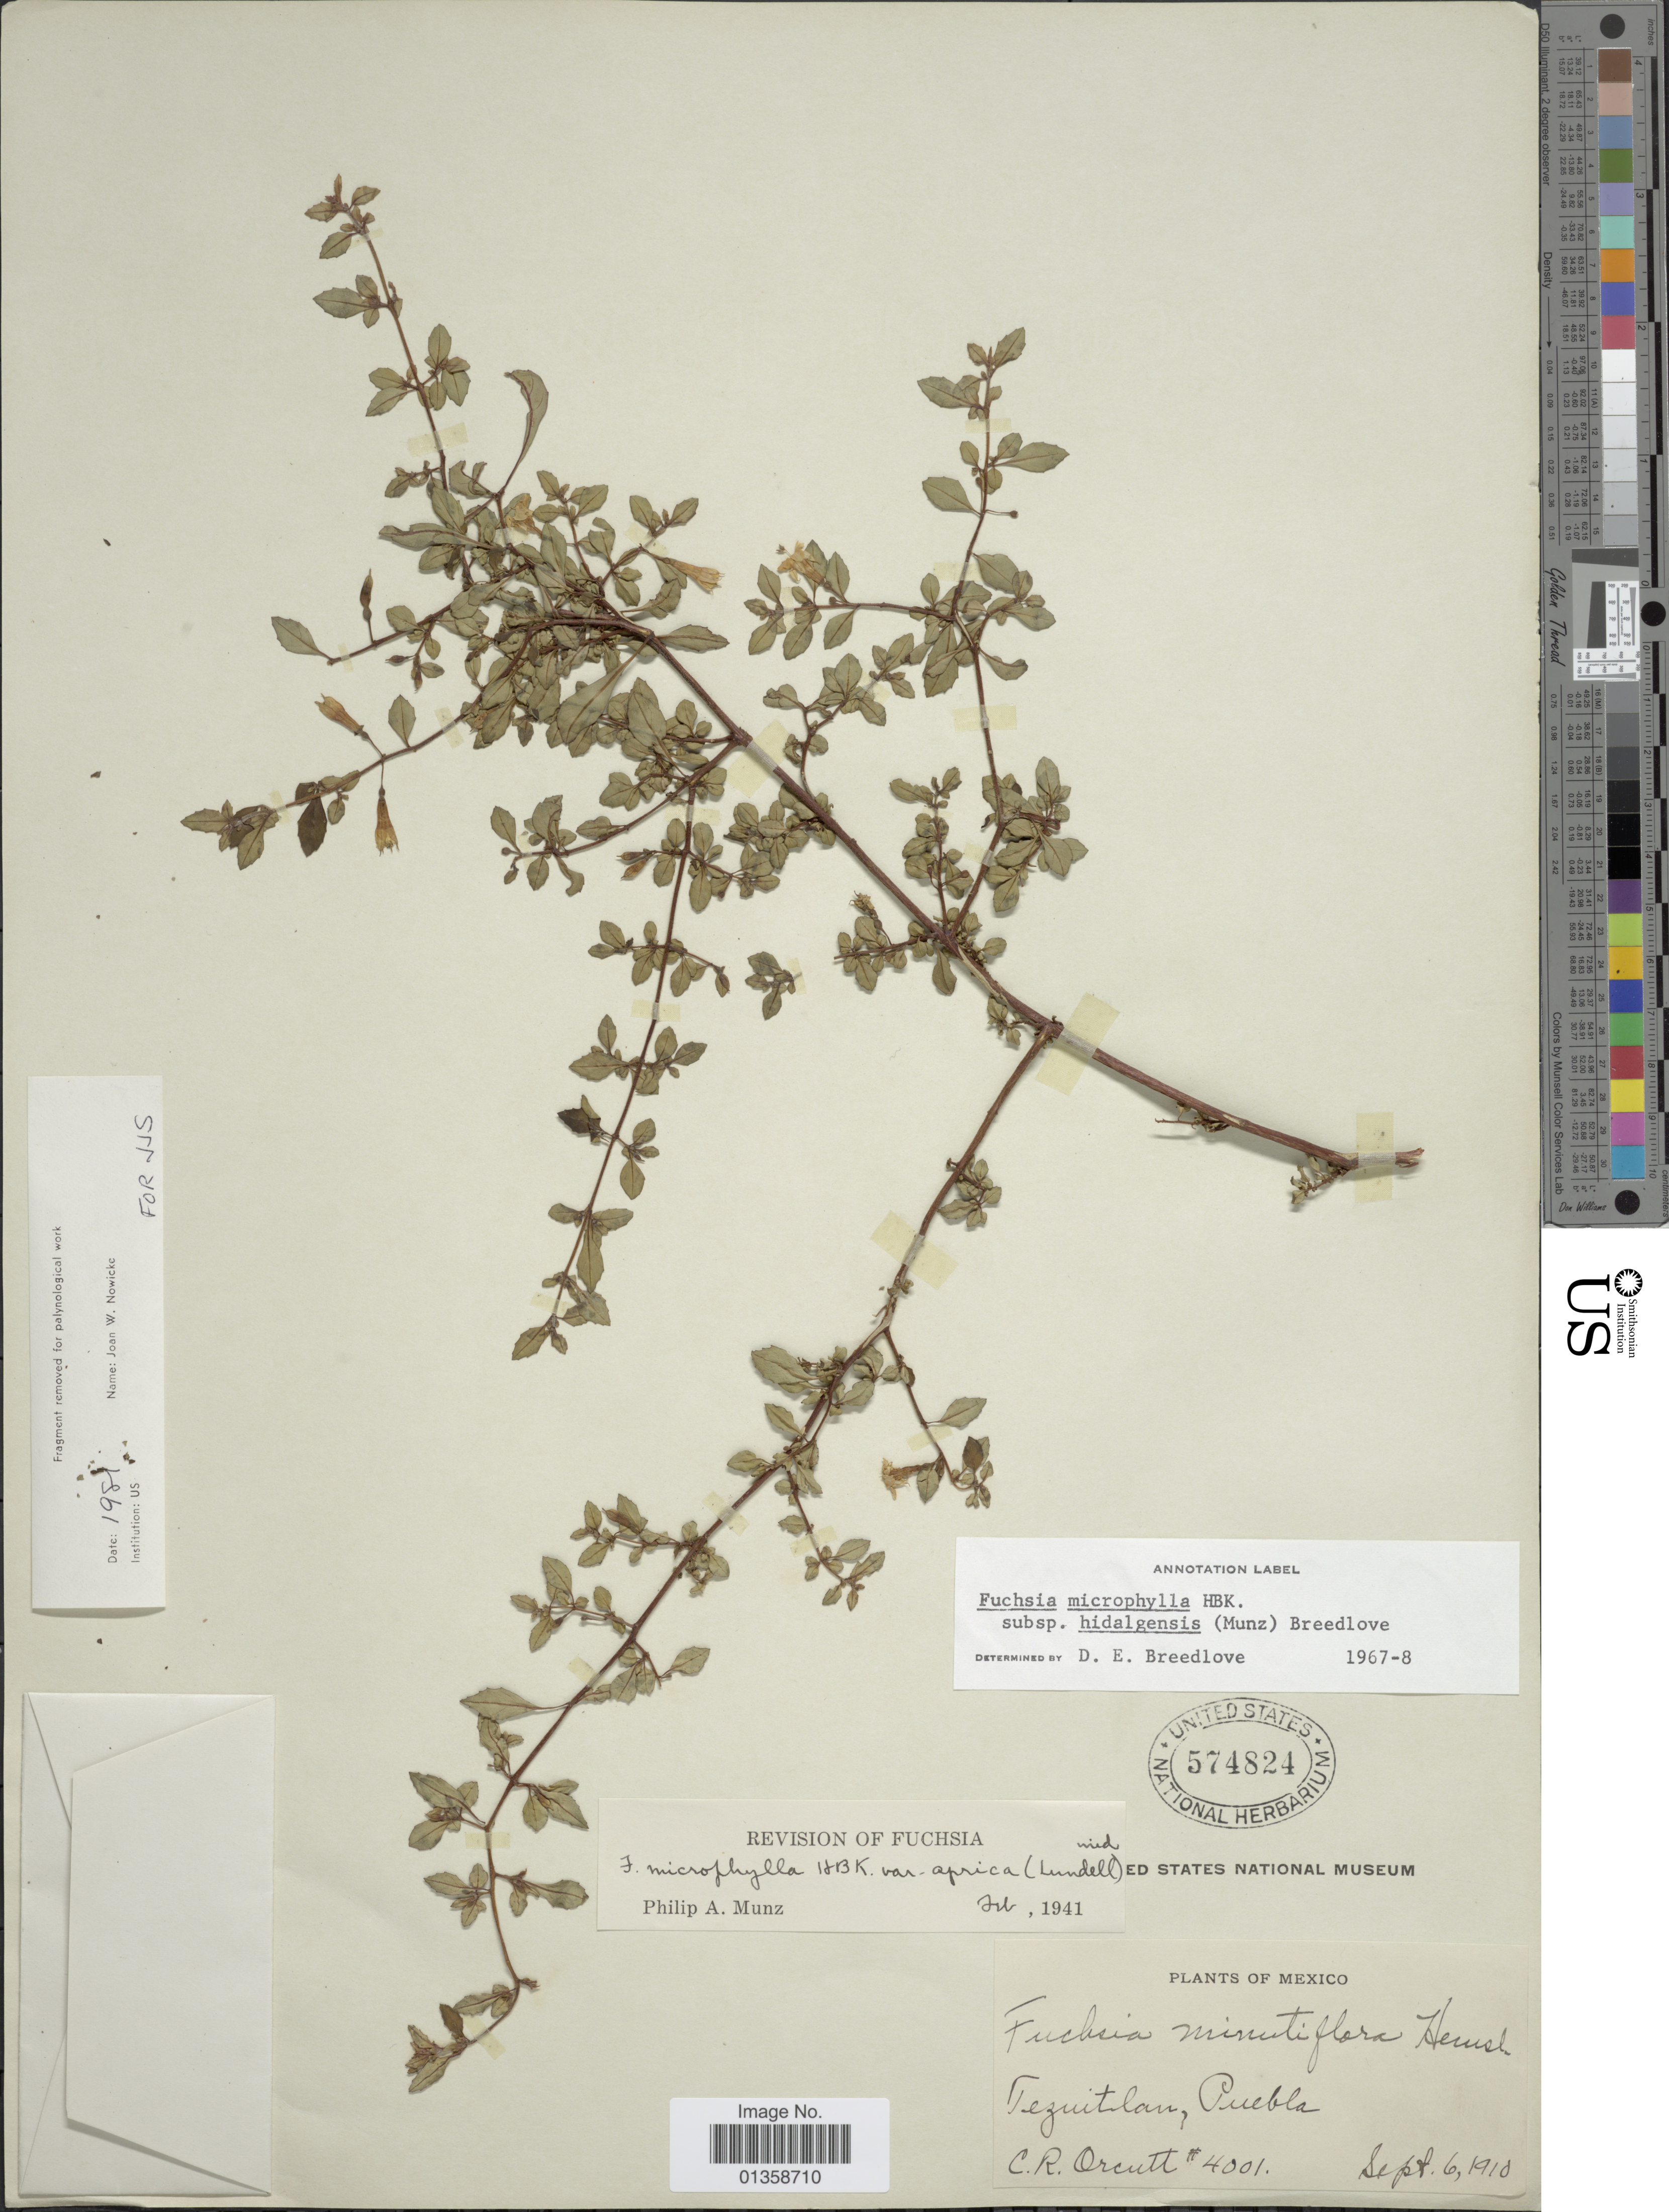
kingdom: Plantae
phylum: Tracheophyta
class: Magnoliopsida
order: Myrtales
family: Onagraceae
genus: Fuchsia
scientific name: Fuchsia microphylla subsp. hidalgensis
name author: (Munz) Breedlove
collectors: C. R. Orcutt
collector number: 4001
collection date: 1910-09-06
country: Mexico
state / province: Puebla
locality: Tezuitland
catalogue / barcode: US 574824